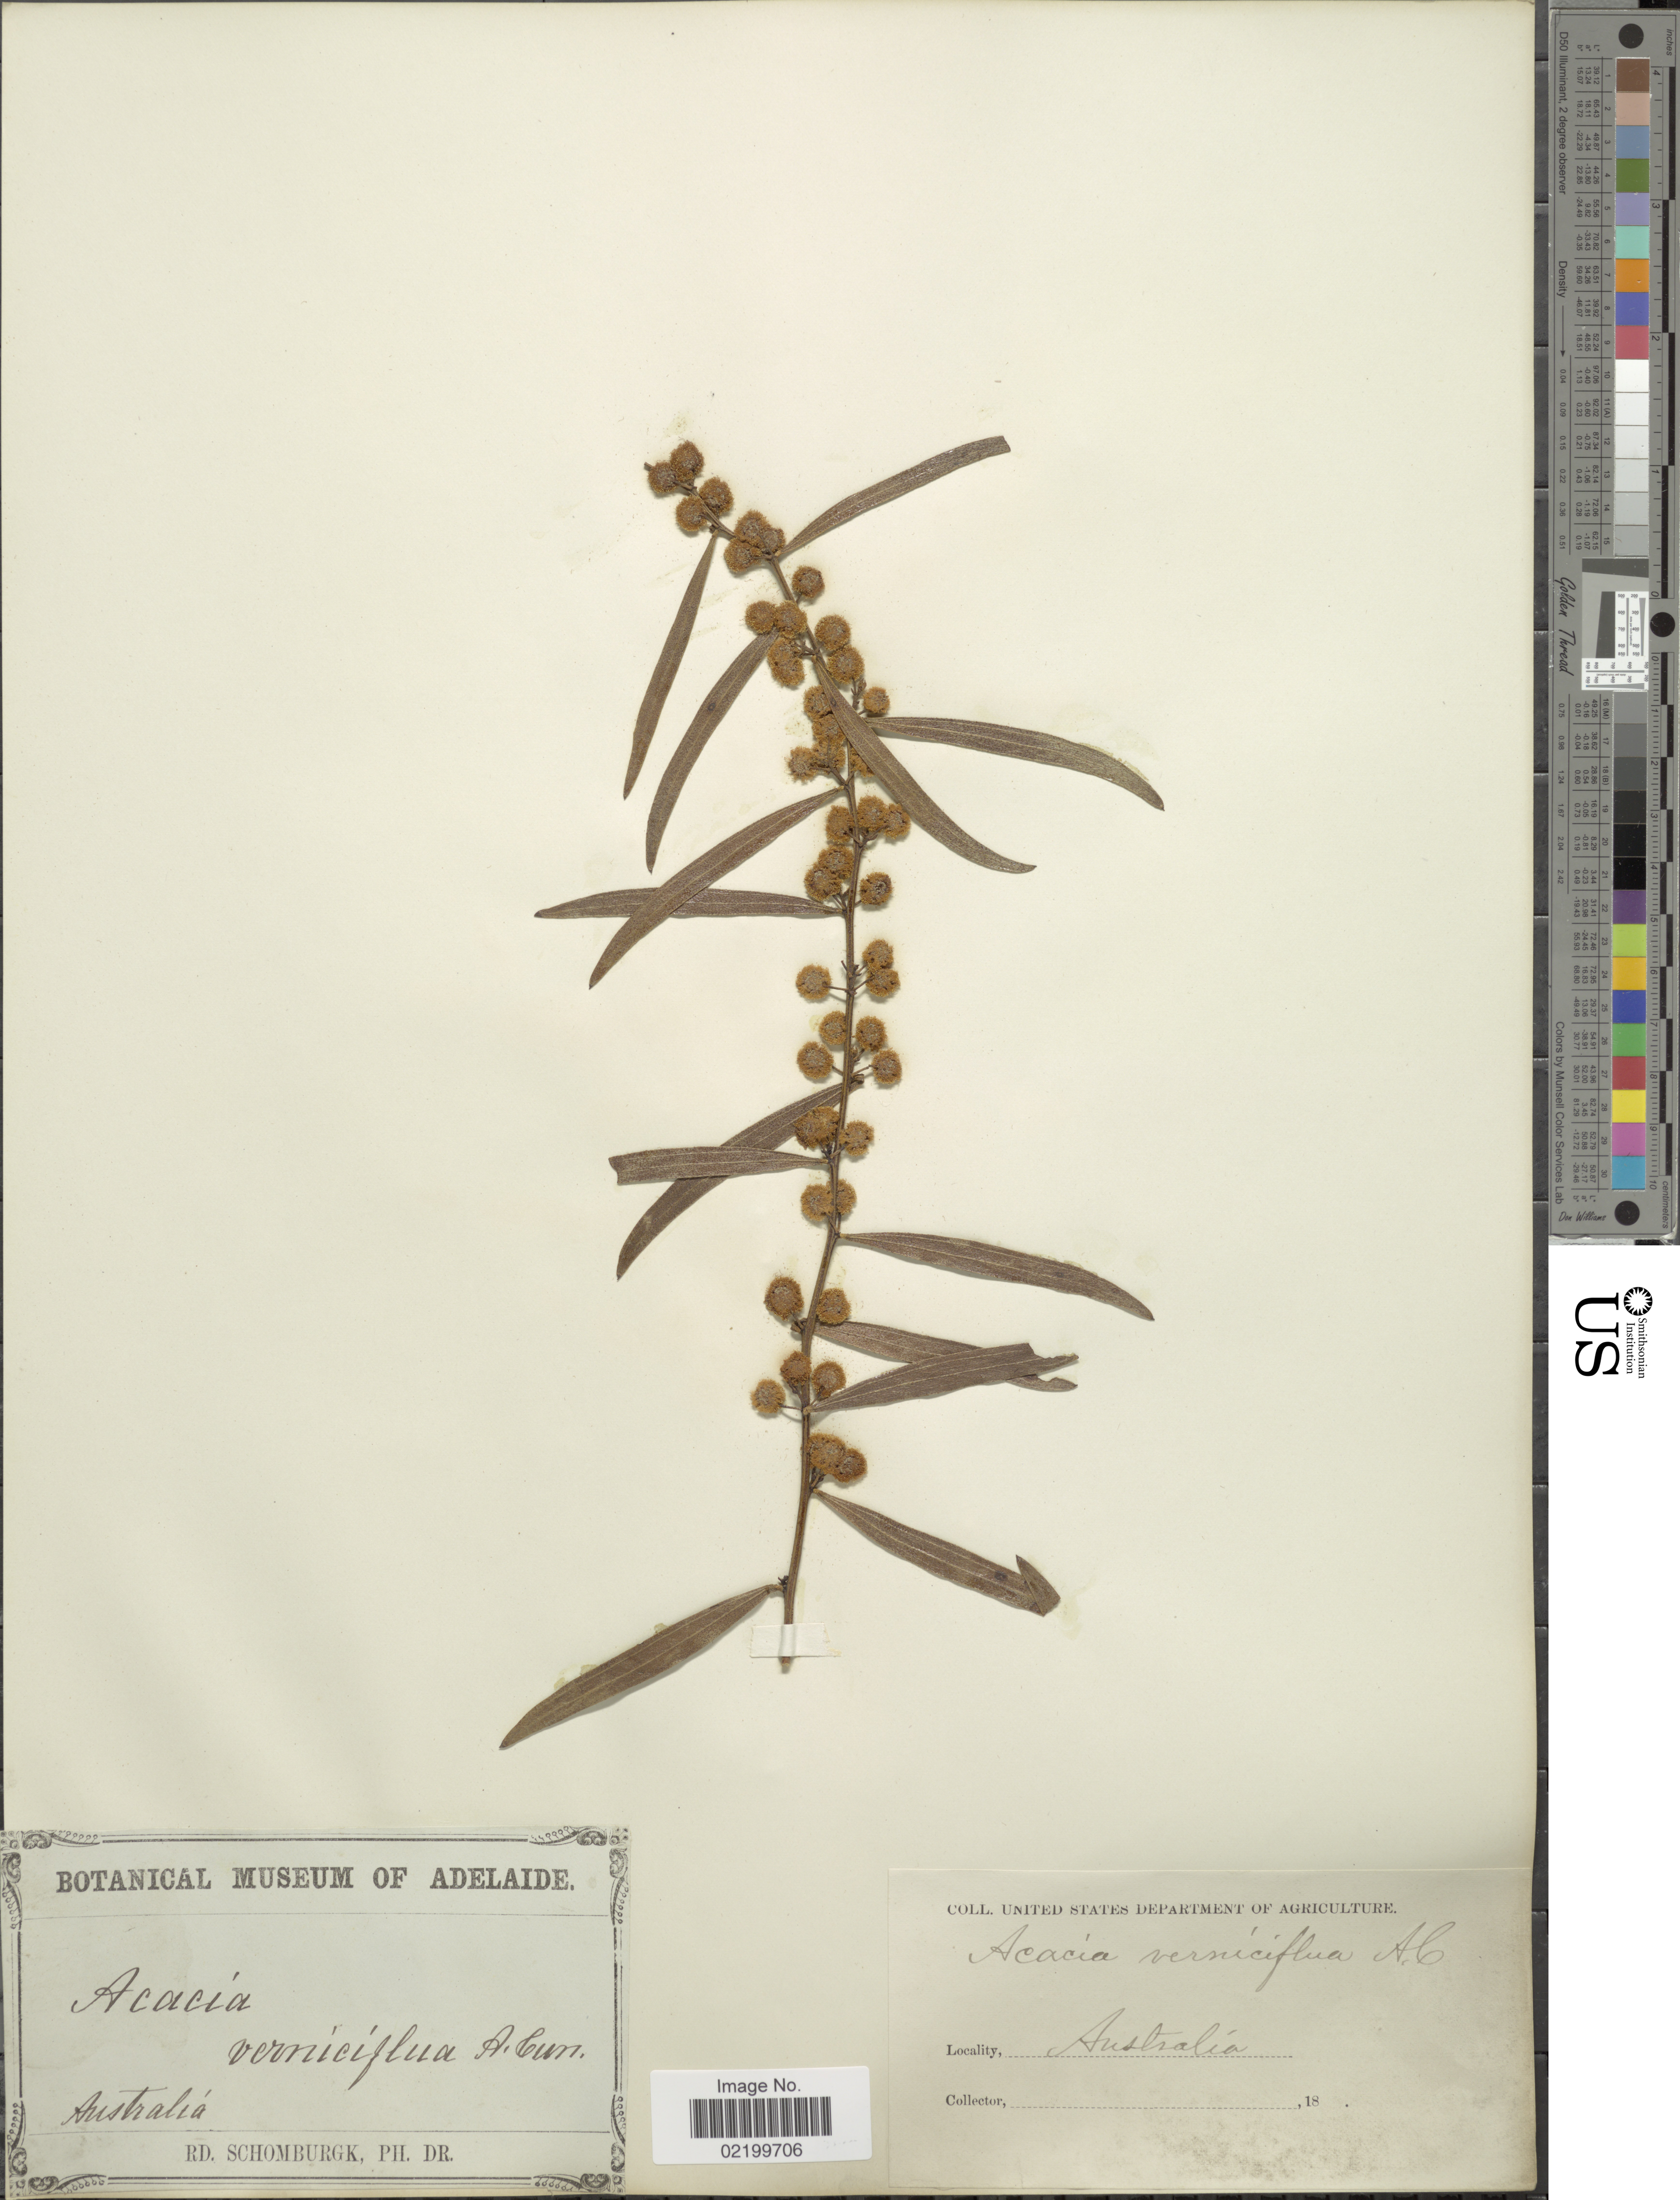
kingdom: Plantae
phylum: Tracheophyta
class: Magnoliopsida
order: Fabales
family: Fabaceae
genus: Acacia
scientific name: Acacia verniciflua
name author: A. Cunn.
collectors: M. R. Schomburgk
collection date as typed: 18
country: Australia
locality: Australia.